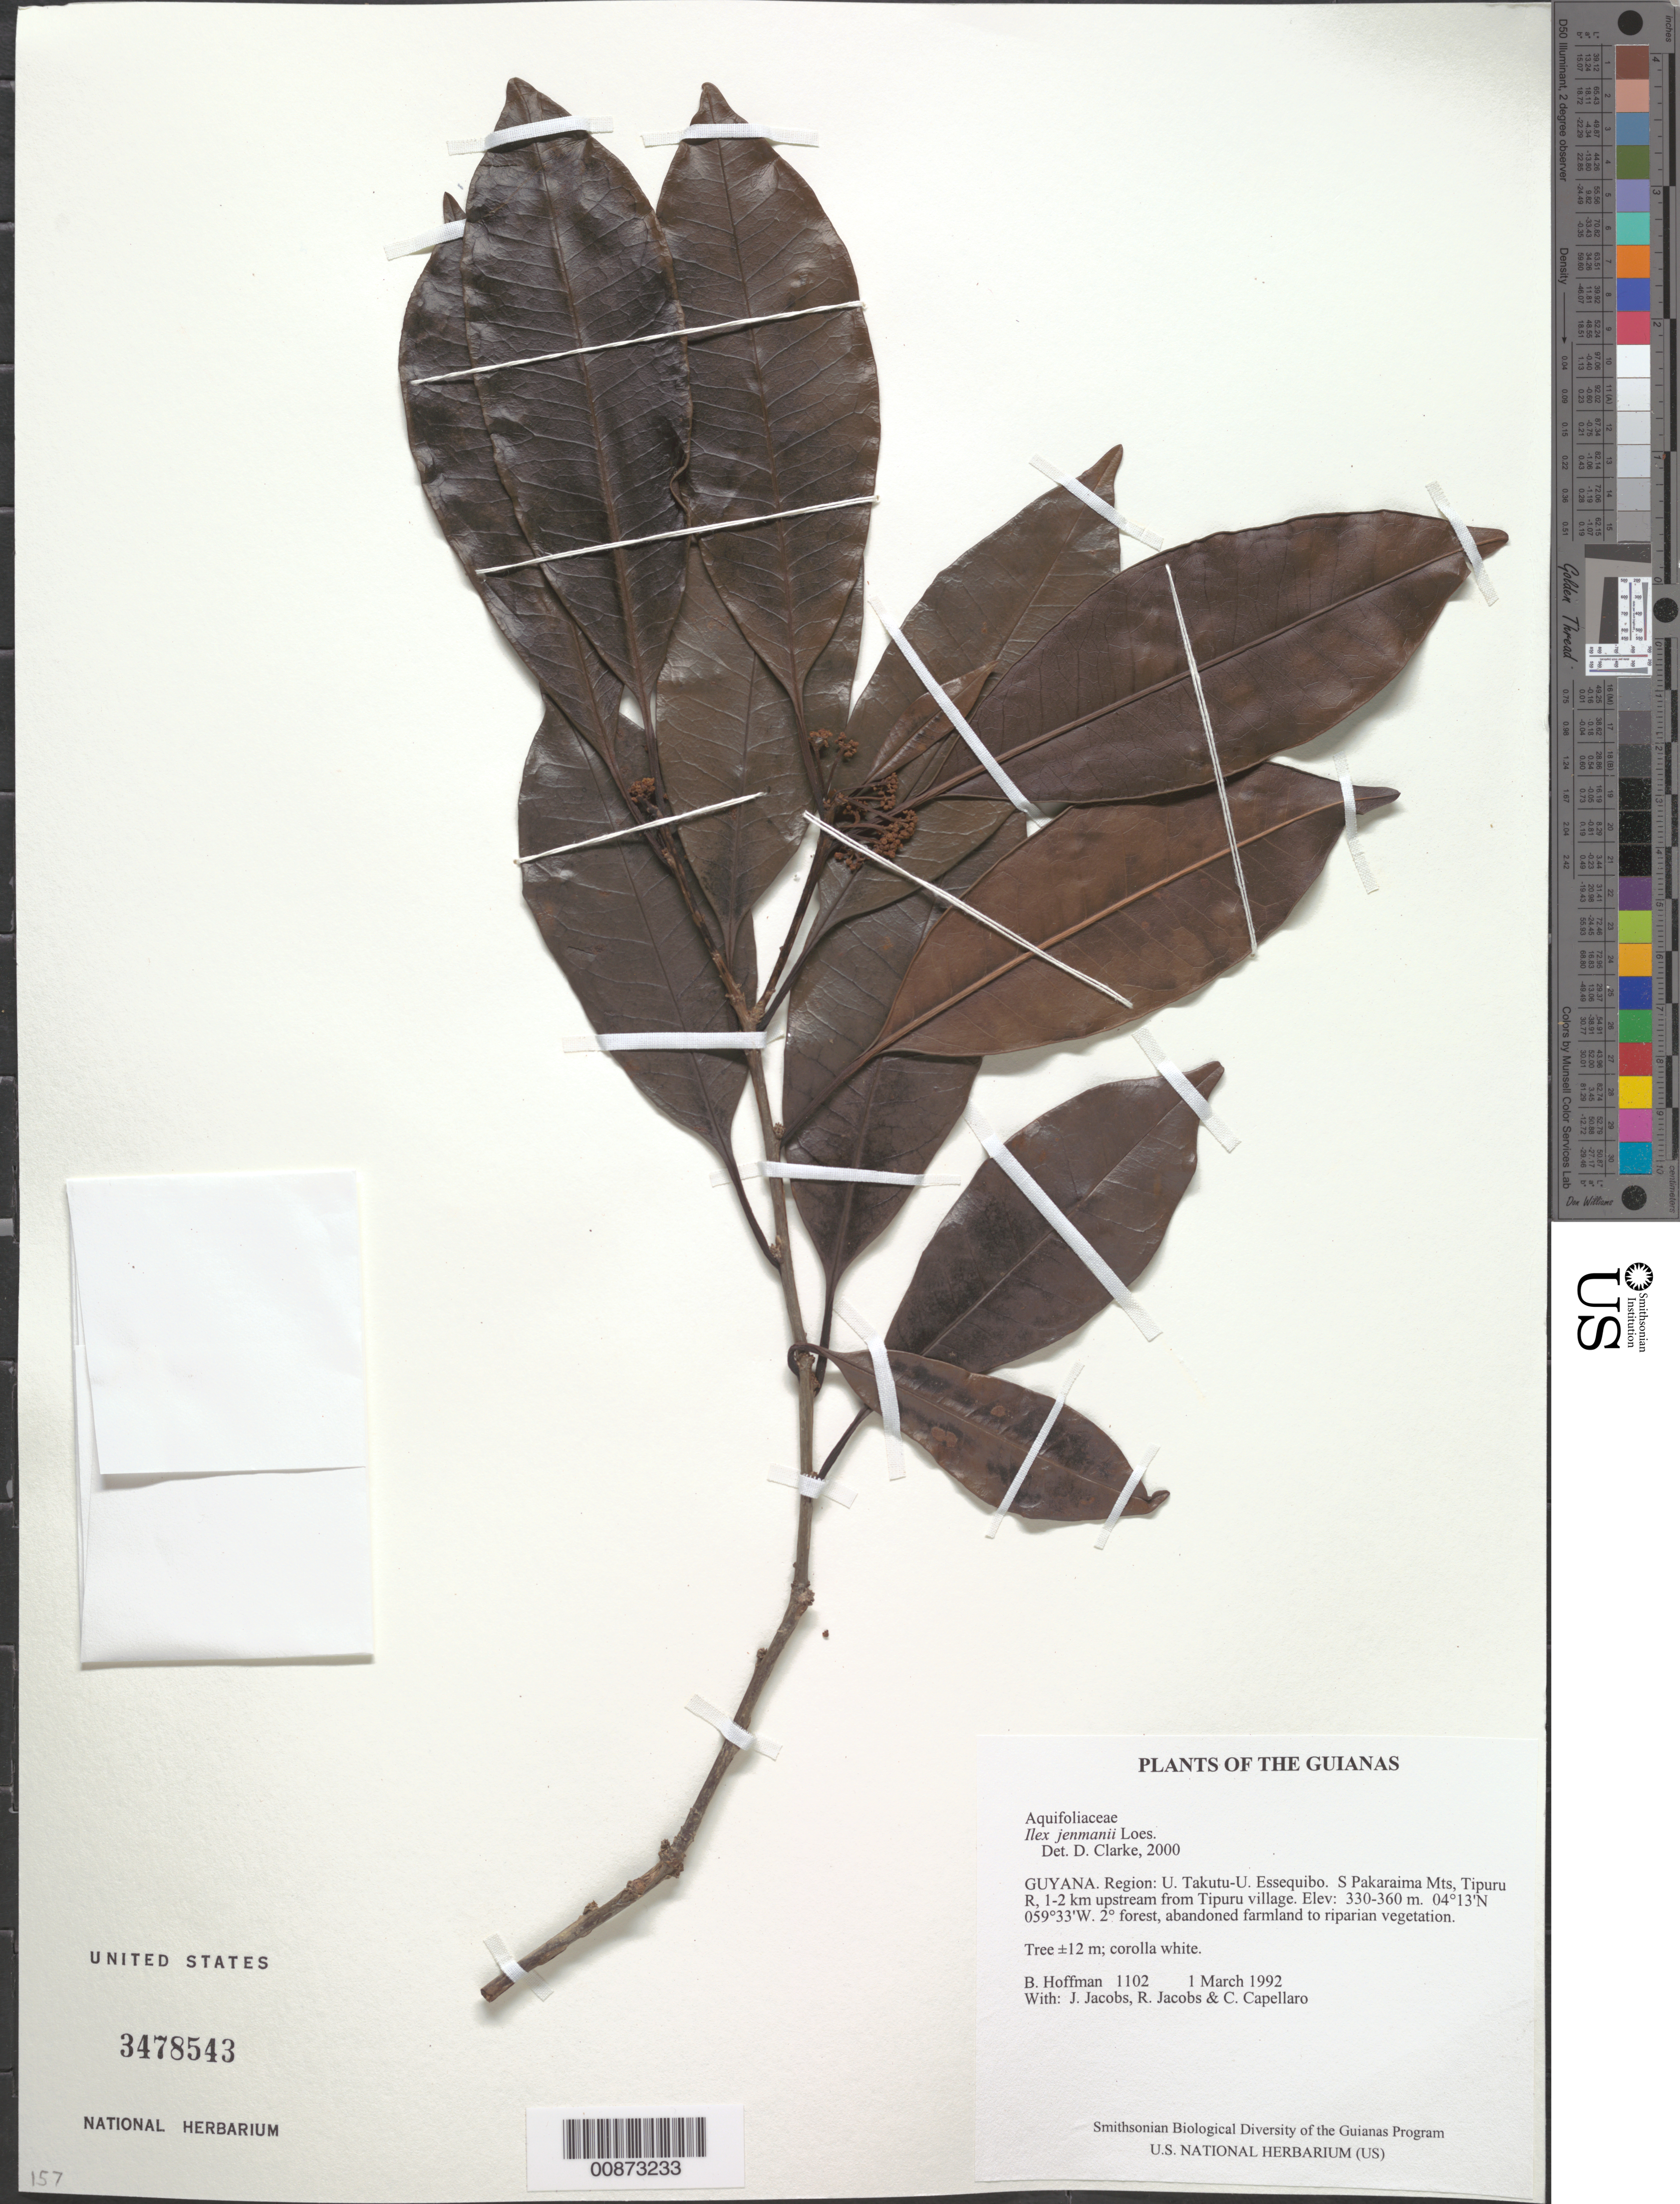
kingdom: Plantae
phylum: Tracheophyta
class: Magnoliopsida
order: Aquifoliales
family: Aquifoliaceae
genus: Ilex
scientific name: Ilex daphnogenea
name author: Reissek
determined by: Du Pasquier, P.-E.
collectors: B. Hoffman, J. Jacobs, R. Jacobs & C. Capellaro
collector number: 1102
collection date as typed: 1 March 1992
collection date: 1992-03-01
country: Guyana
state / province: U. Takutu-U. Essequibo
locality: S Pakaraima Mts, Tipuru R., 1-2 km upstream from Tipuru Village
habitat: Secondary forest, abandoned farmland to riparian vegetation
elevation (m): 330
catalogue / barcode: US 3478543